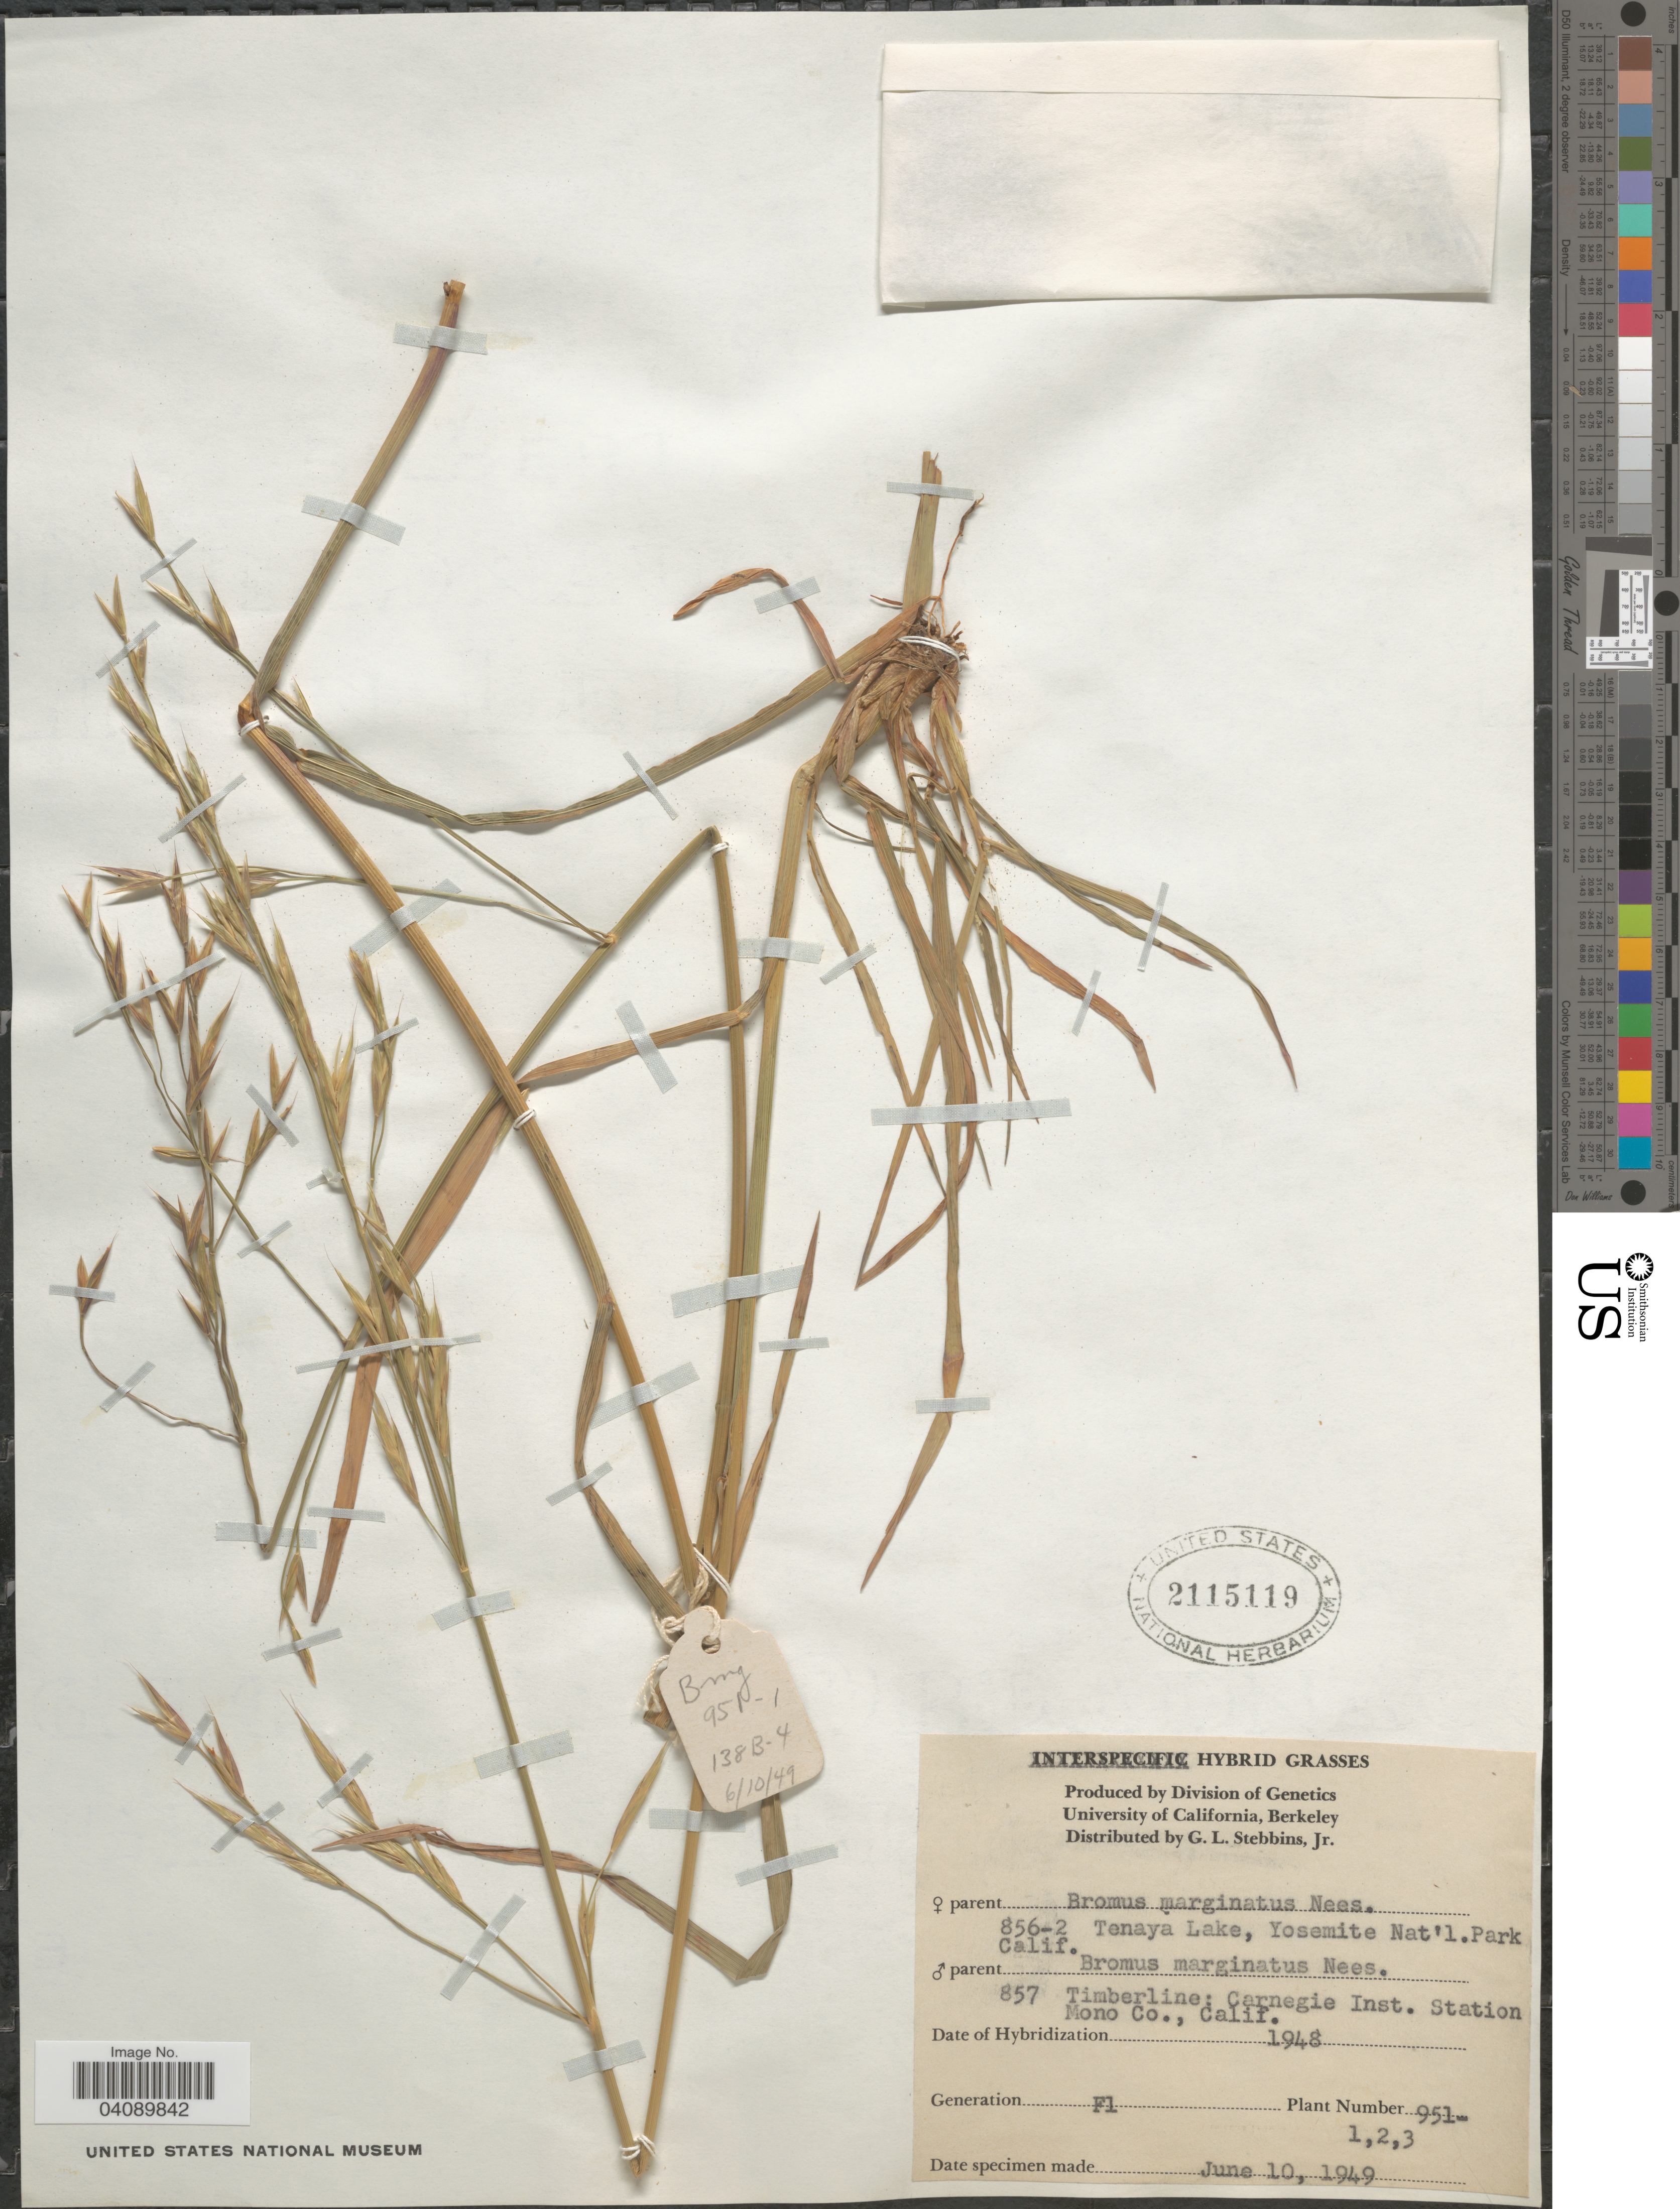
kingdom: Plantae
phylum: Tracheophyta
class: Liliopsida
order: Poales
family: Poaceae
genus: Bromus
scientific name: Bromus marginatus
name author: Nees ex Steud.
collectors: G. L. Stebbins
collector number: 951-1,2,3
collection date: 1949-06-10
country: United States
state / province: California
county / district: Alameda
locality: University of California, Berkeley. [unsure placement]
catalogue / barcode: US 2115119